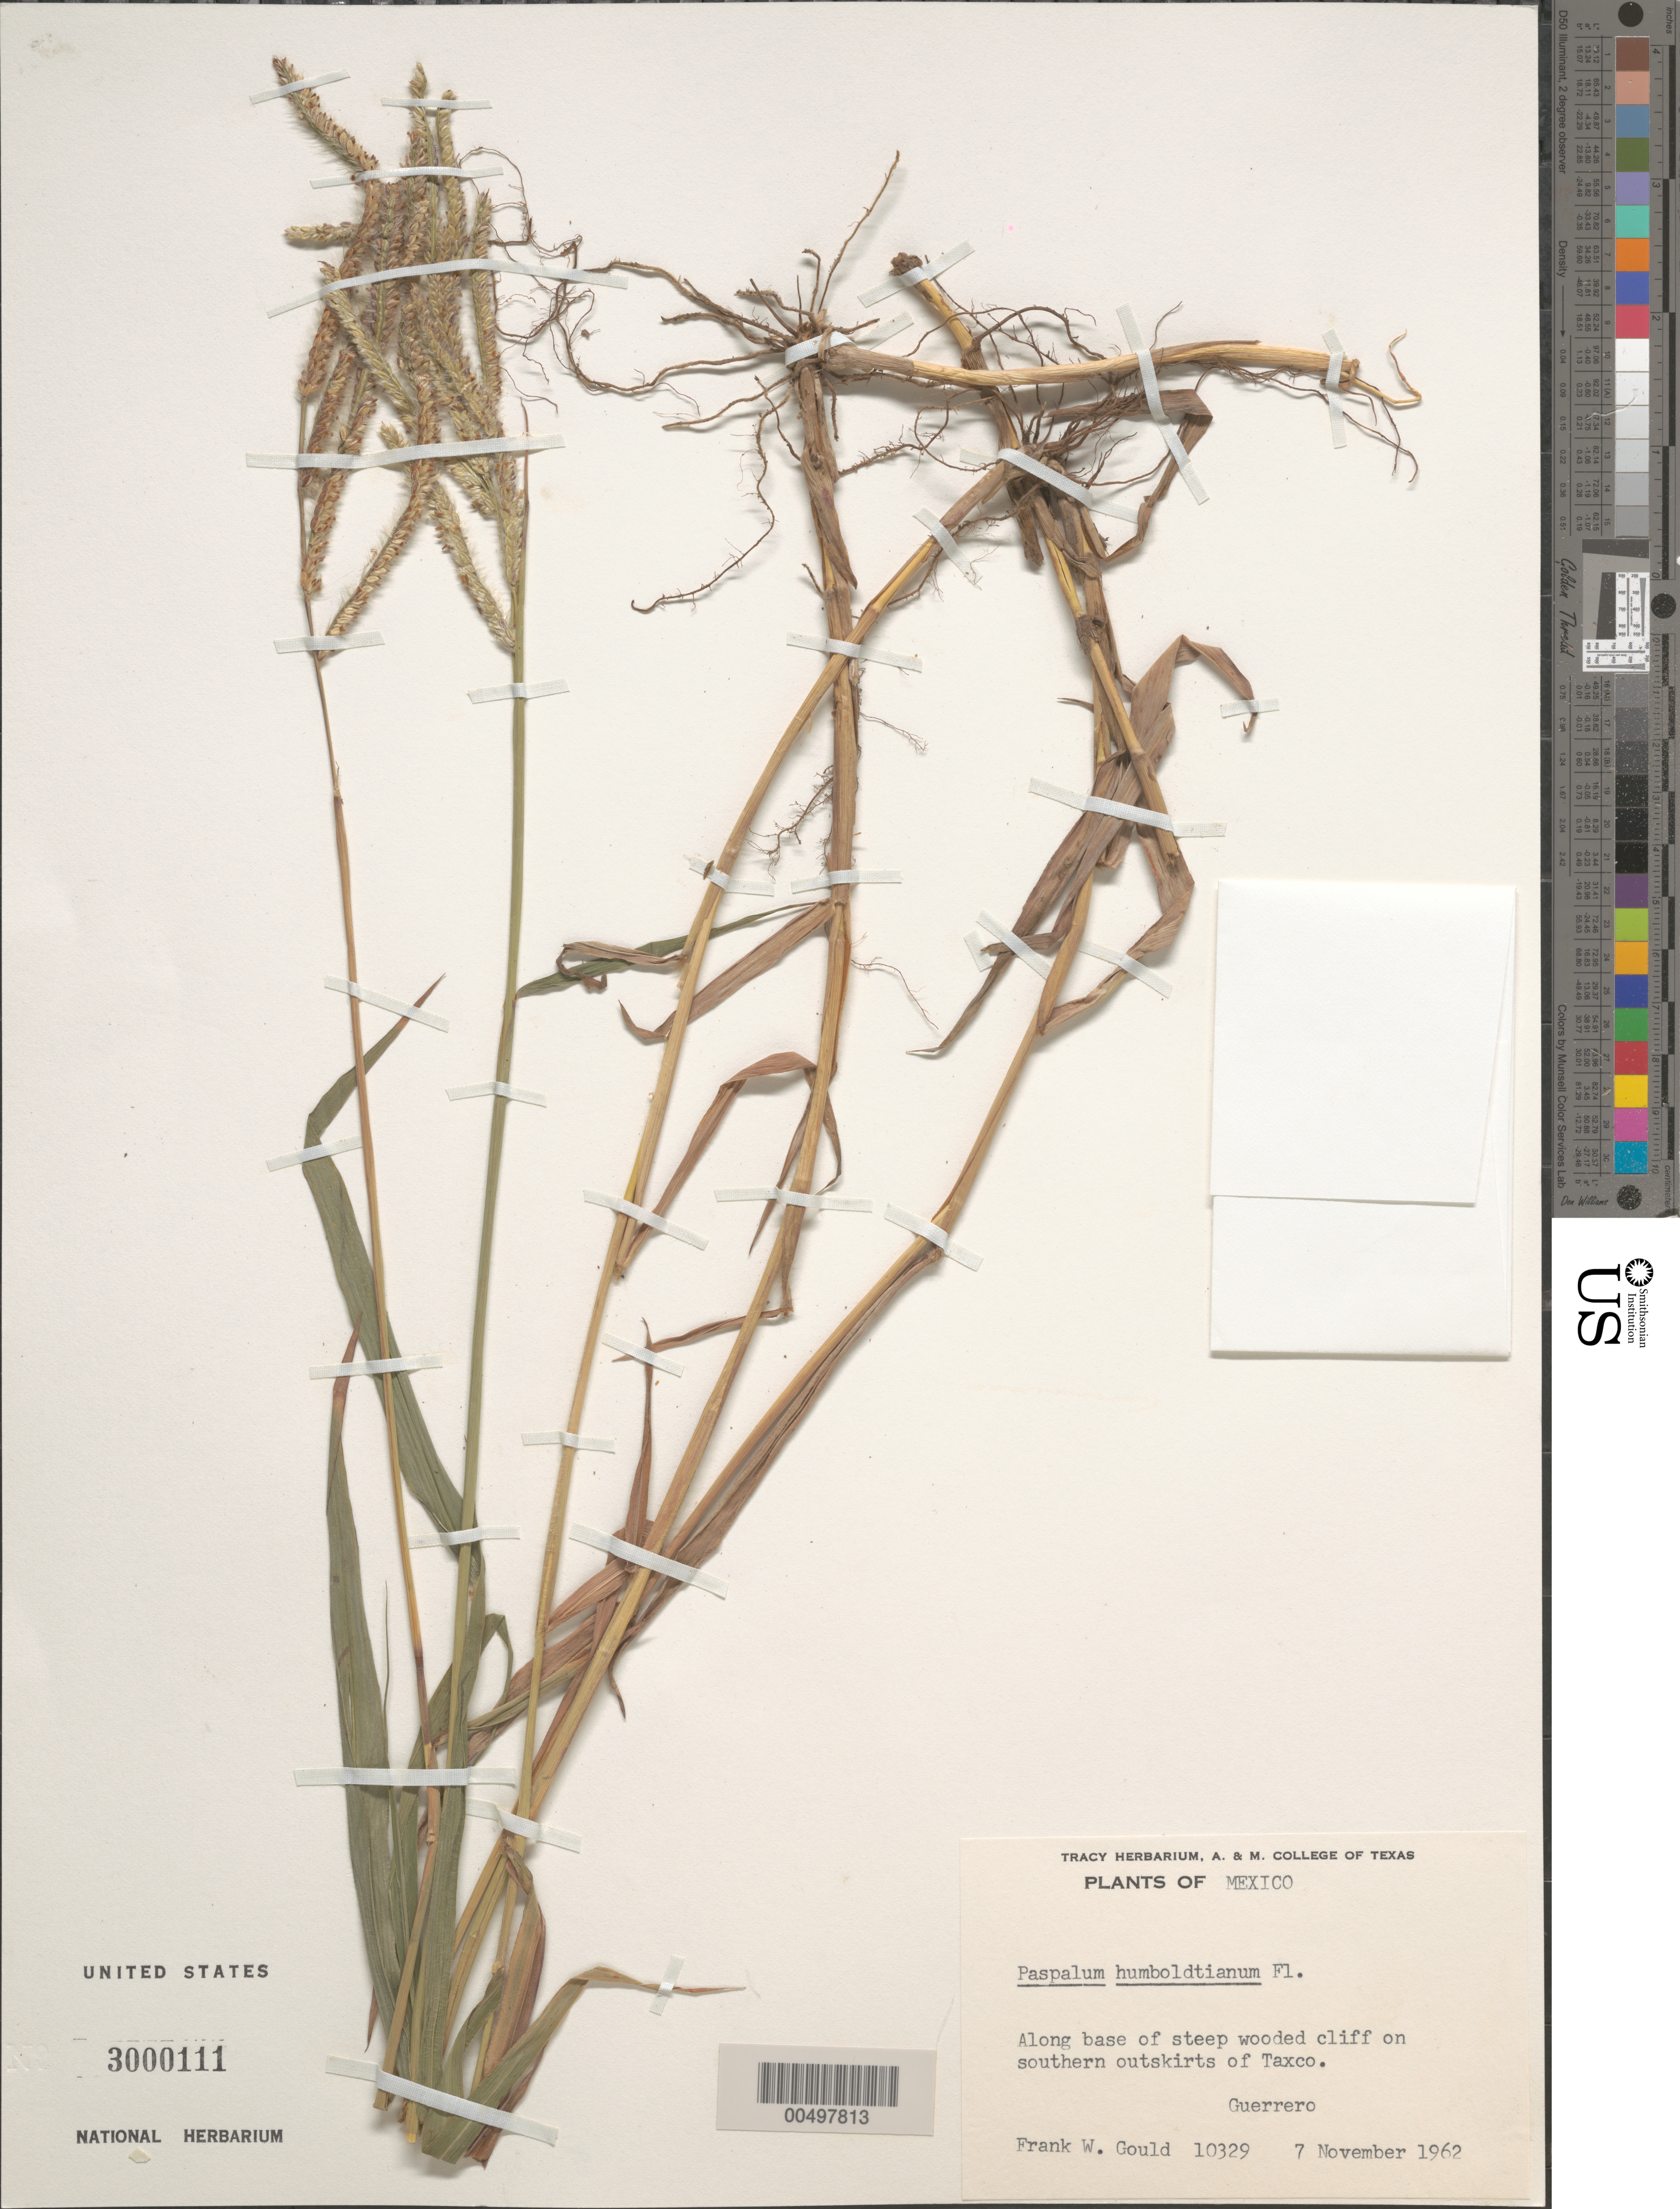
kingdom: Plantae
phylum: Tracheophyta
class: Liliopsida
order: Poales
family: Poaceae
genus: Paspalum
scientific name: Paspalum humboldtianum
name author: Flüggé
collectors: F. W. Gould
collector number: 10329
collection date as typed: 7 Nov 1962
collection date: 1962-11-07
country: Mexico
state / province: Guerrero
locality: On S outskirts of Taxco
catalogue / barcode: US 3000111